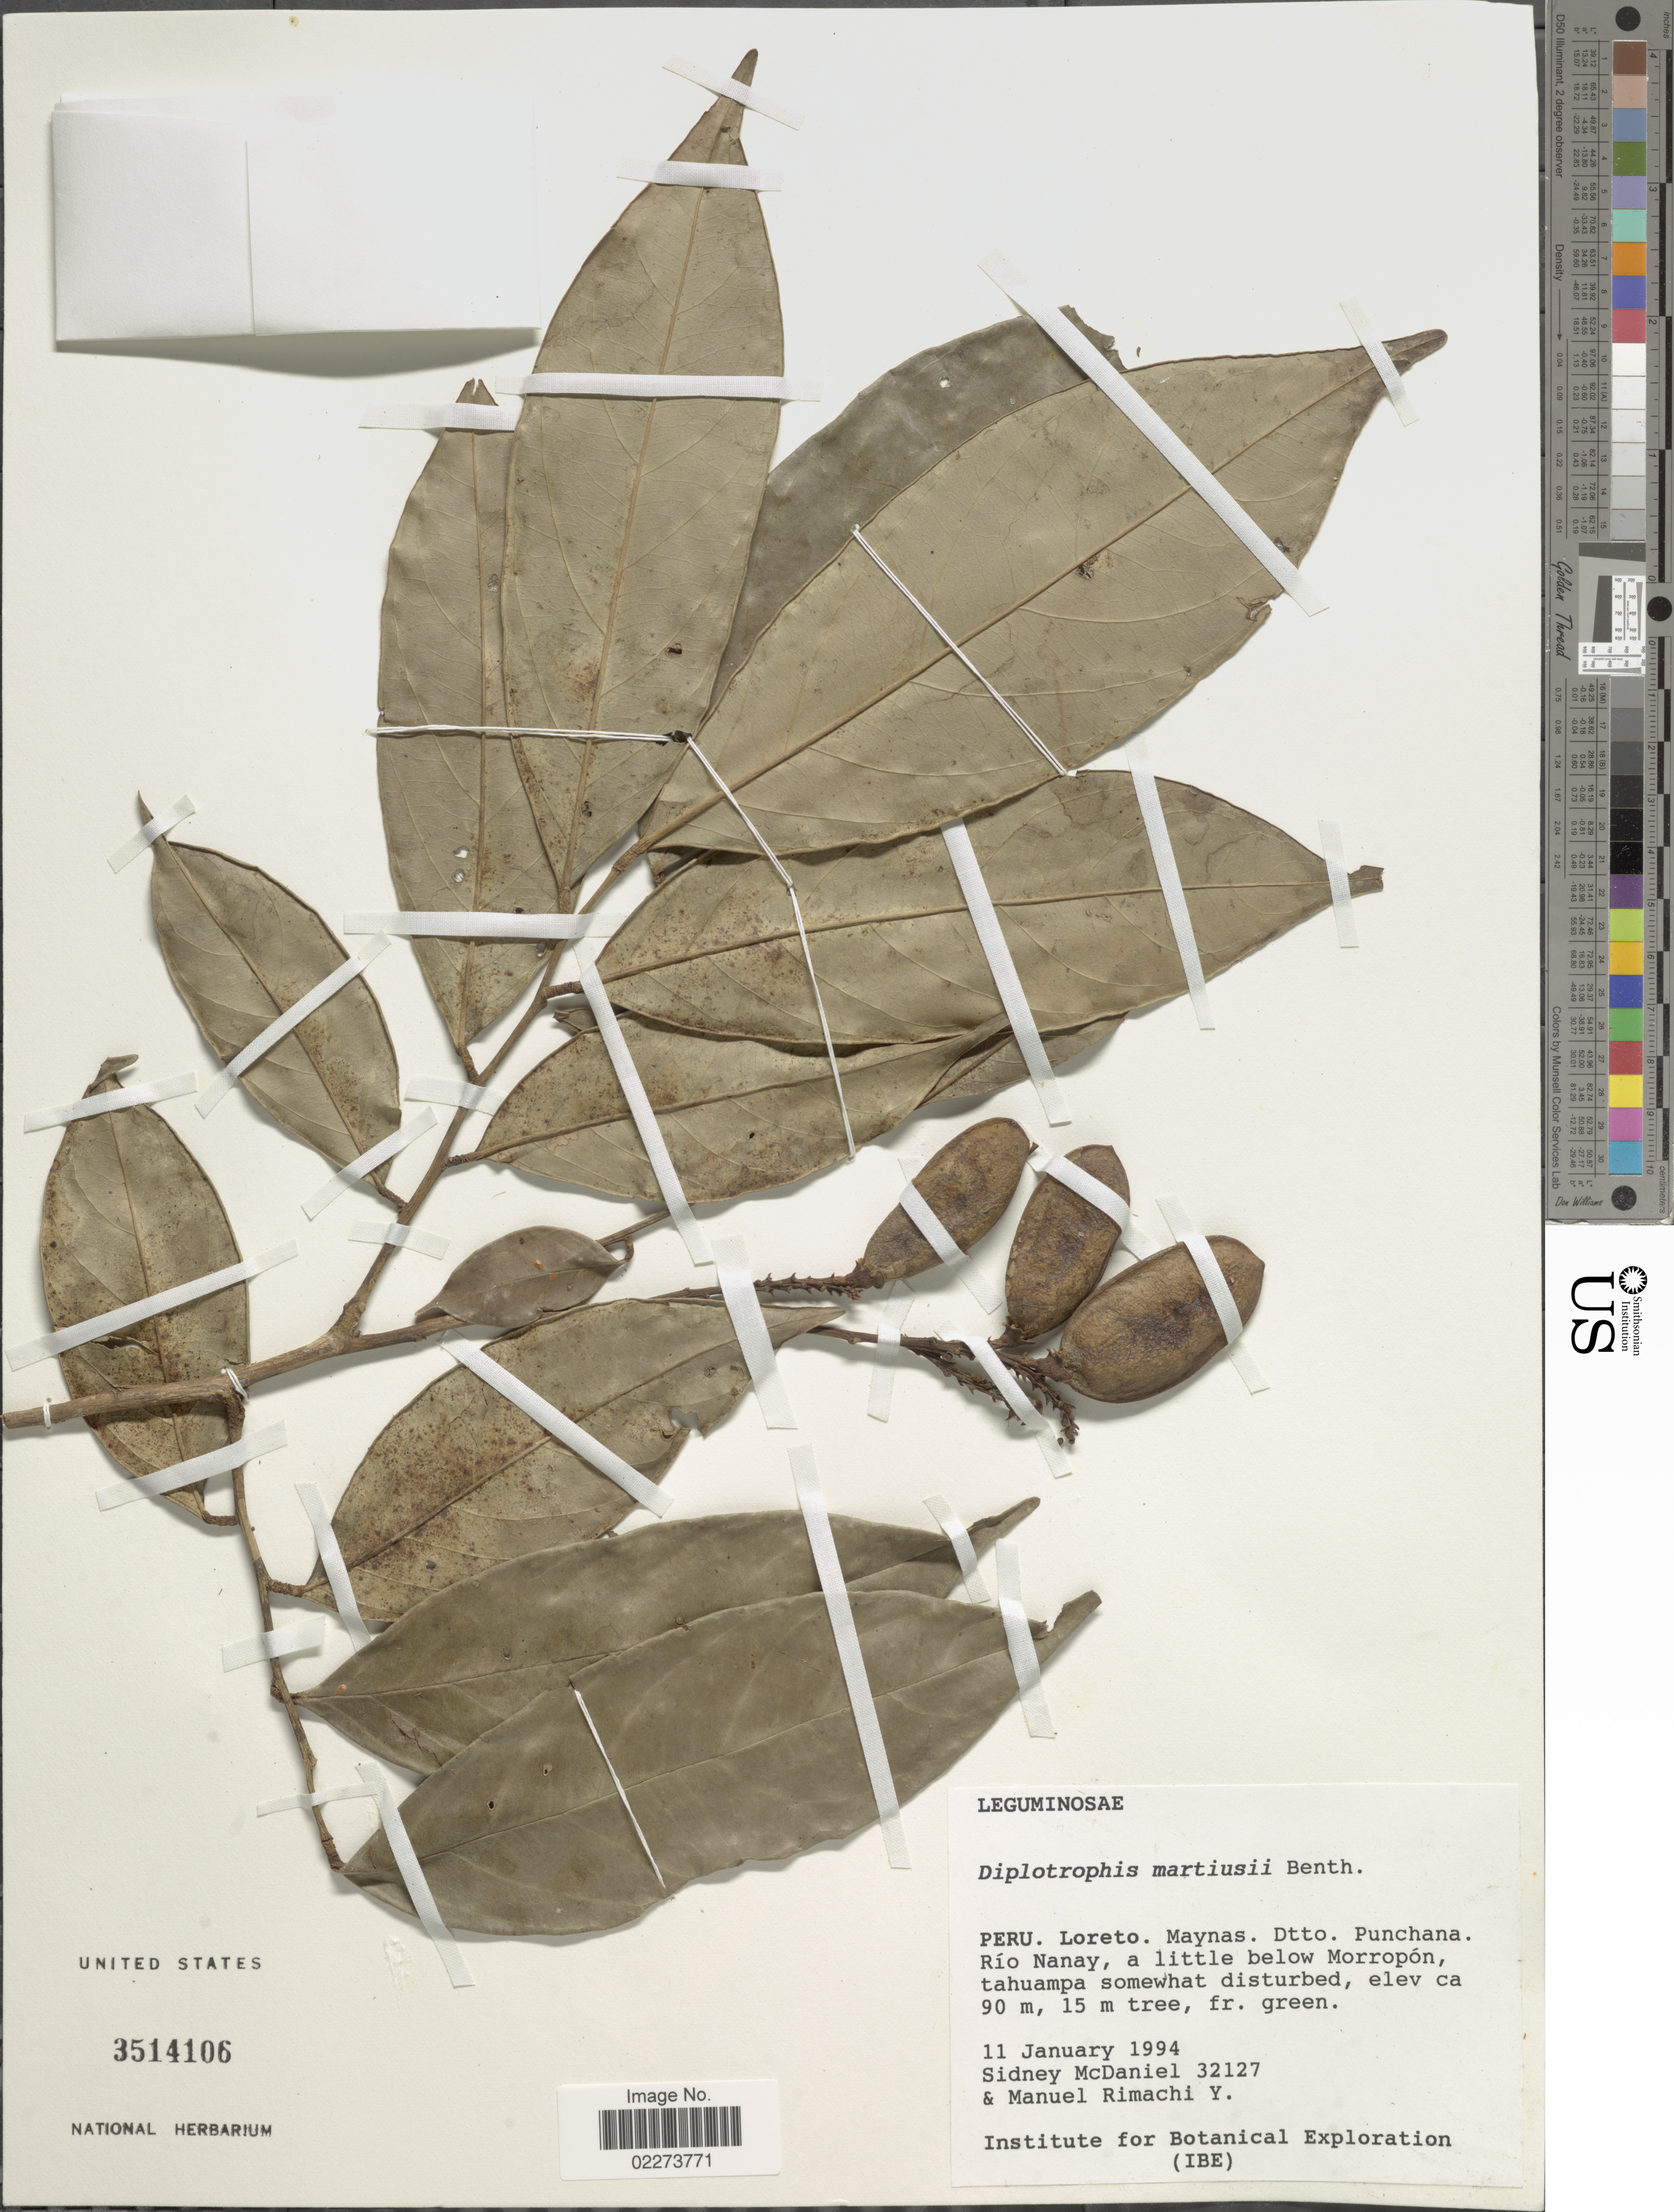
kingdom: Plantae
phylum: Tracheophyta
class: Magnoliopsida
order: Fabales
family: Fabaceae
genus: Diplotropis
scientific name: Diplotropis martiusii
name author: Benth.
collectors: S. McDaniel & M. Rimachi Y.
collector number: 32127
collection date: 1994-01-11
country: Peru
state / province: Loreto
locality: Peru, Loreto, Maynas, Dtto. Punchana, Rio Nanay, a little below Morropon, tahuampa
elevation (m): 90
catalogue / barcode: US 3514106